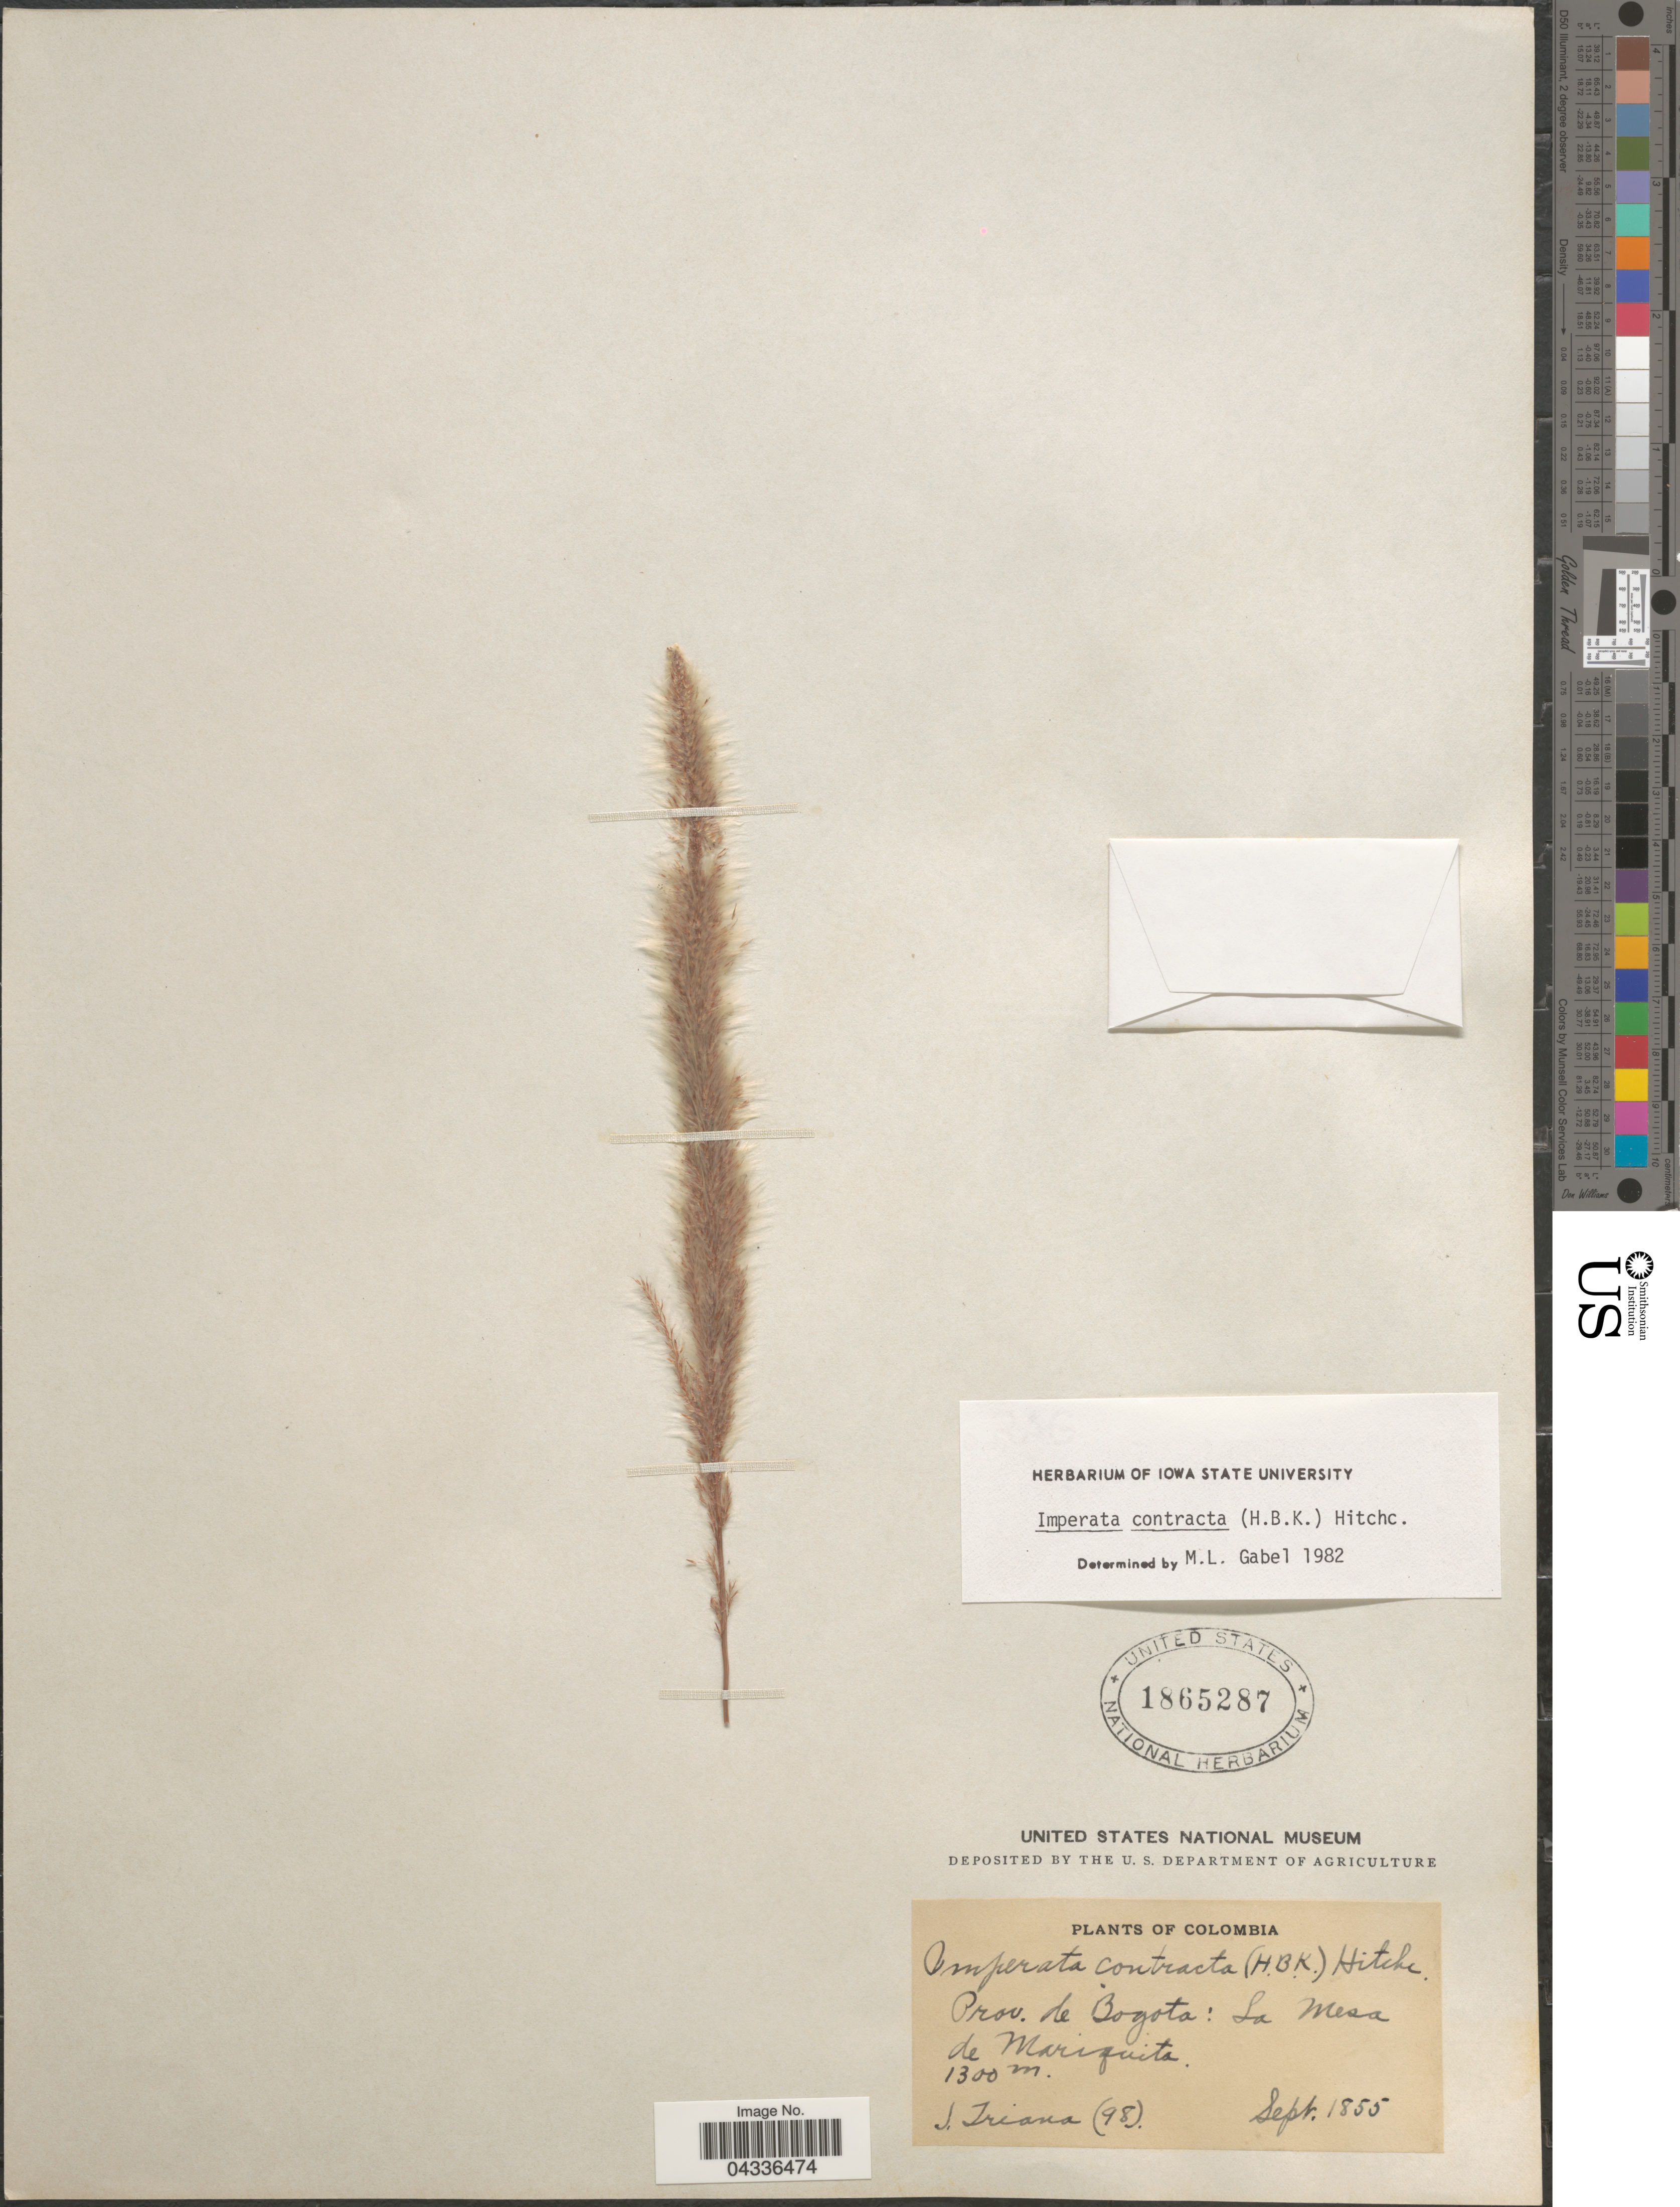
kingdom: Plantae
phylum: Tracheophyta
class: Liliopsida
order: Poales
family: Poaceae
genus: Imperata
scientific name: Imperata contracta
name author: (Kunth) Hitchc.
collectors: J. Triana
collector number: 98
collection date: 1855-09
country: Colombia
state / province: Bogota D.C.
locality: La Mesa de Mariquita.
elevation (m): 1300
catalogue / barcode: US 1865287